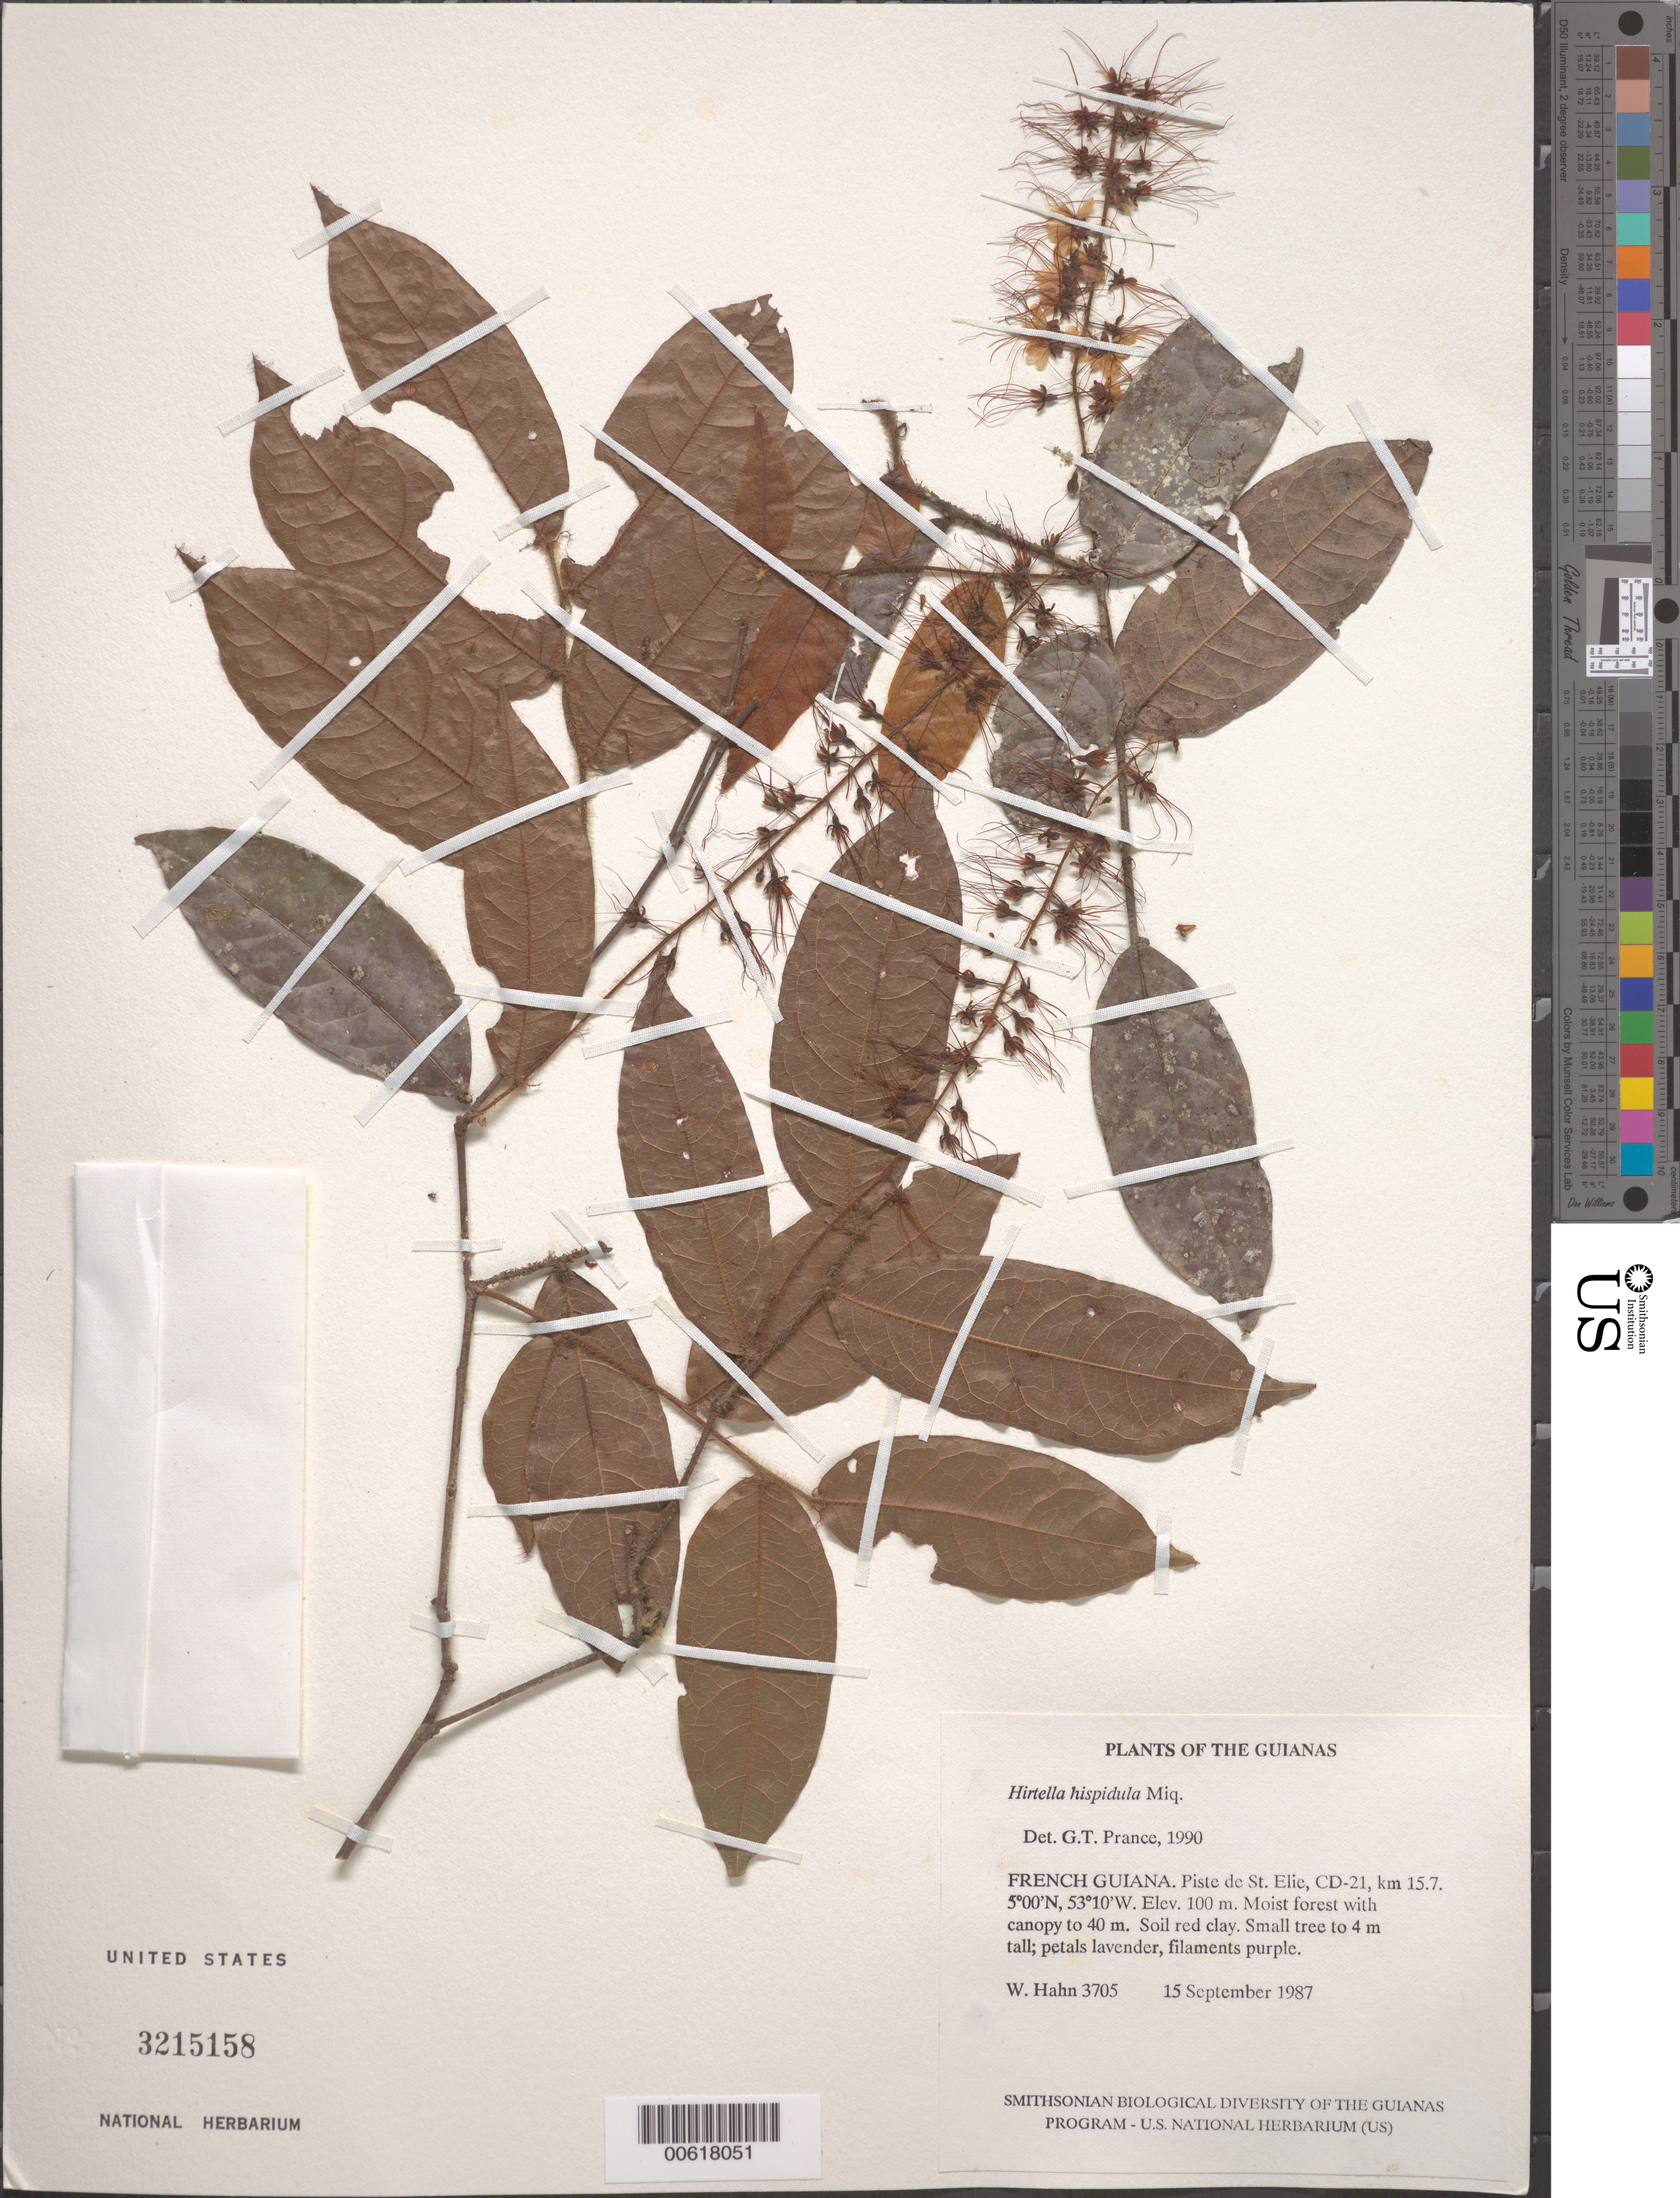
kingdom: Plantae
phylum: Tracheophyta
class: Magnoliopsida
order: Malpighiales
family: Chrysobalanaceae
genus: Hirtella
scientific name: Hirtella hispidula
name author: Miq.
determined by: Prance, G. T.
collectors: W. Hahn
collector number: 3705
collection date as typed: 15 September 1987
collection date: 1987-09-15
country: French Guiana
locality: Piste de St. Elie, CD-21, km 15.7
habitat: Moist forest with canopy to 40 m. Soil red clay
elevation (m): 100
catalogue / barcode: US 3215158